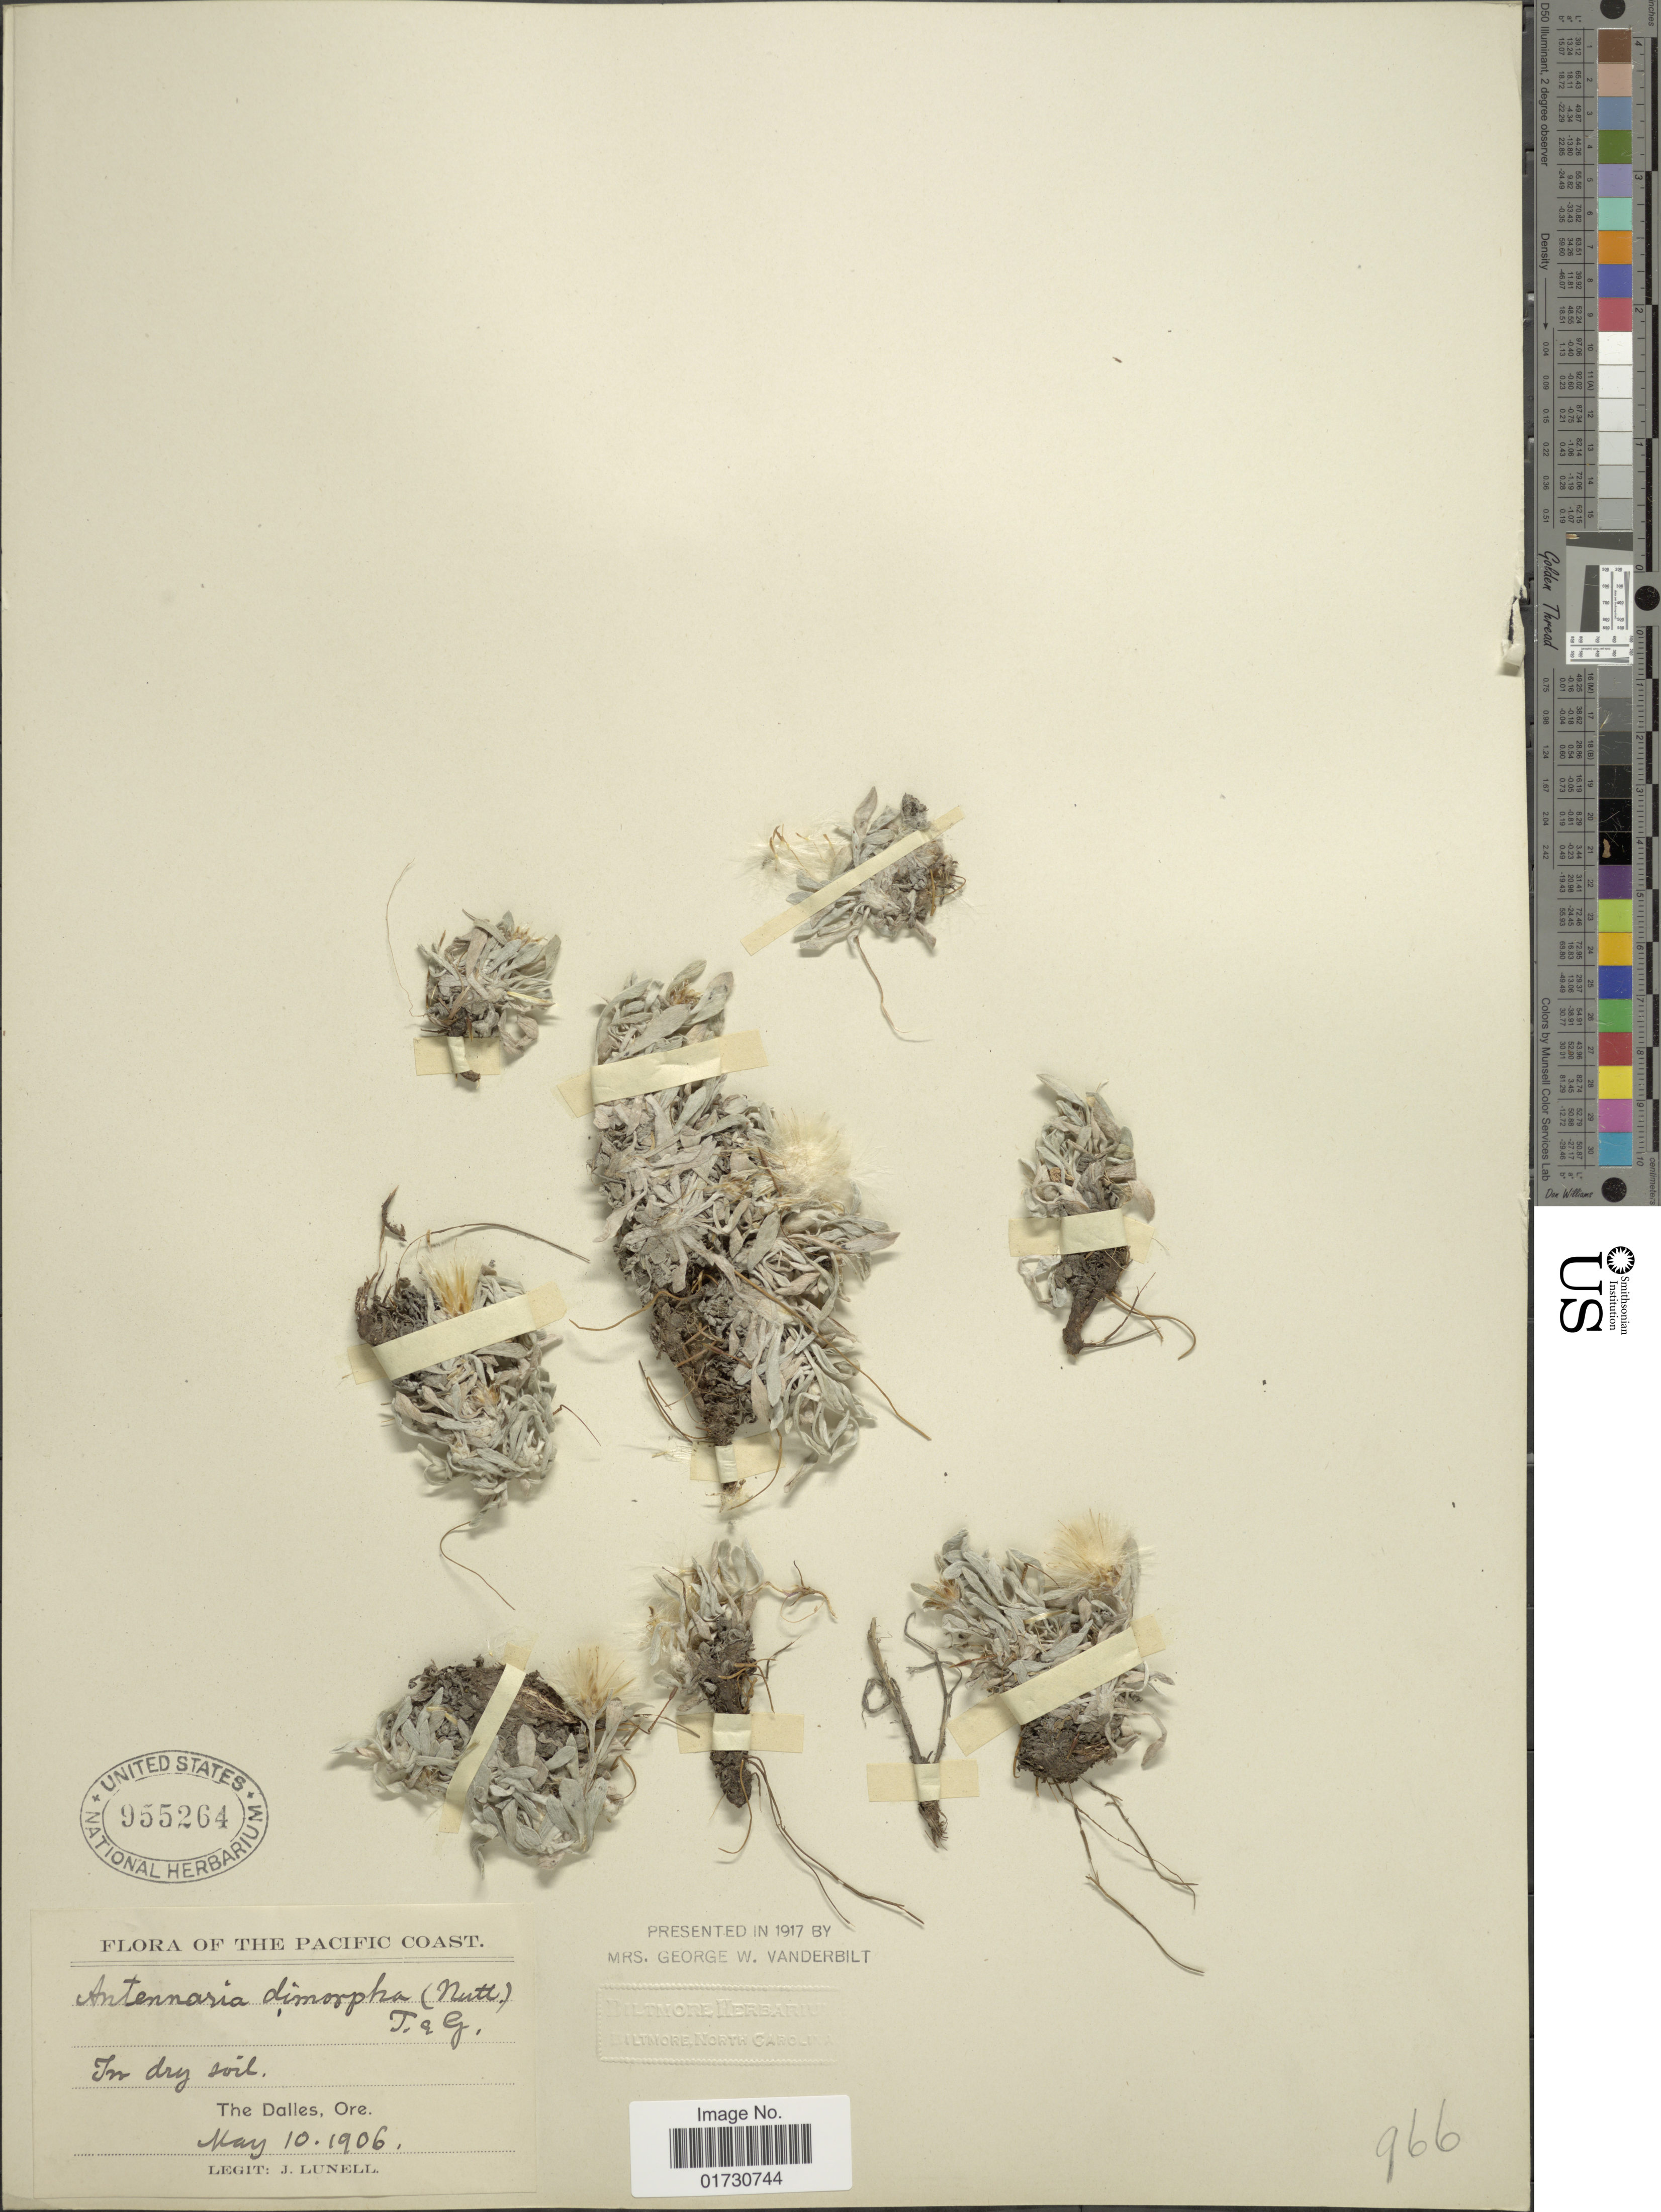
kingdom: Plantae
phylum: Tracheophyta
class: Magnoliopsida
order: Asterales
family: Asteraceae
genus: Antennaria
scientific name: Antennaria dimorpha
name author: (Nutt.) Torr. & A. Gray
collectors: J. Lunell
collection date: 1906-05-10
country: United States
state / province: Oregon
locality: Pacific Coast, The Dalles, Ore.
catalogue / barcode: US 955264